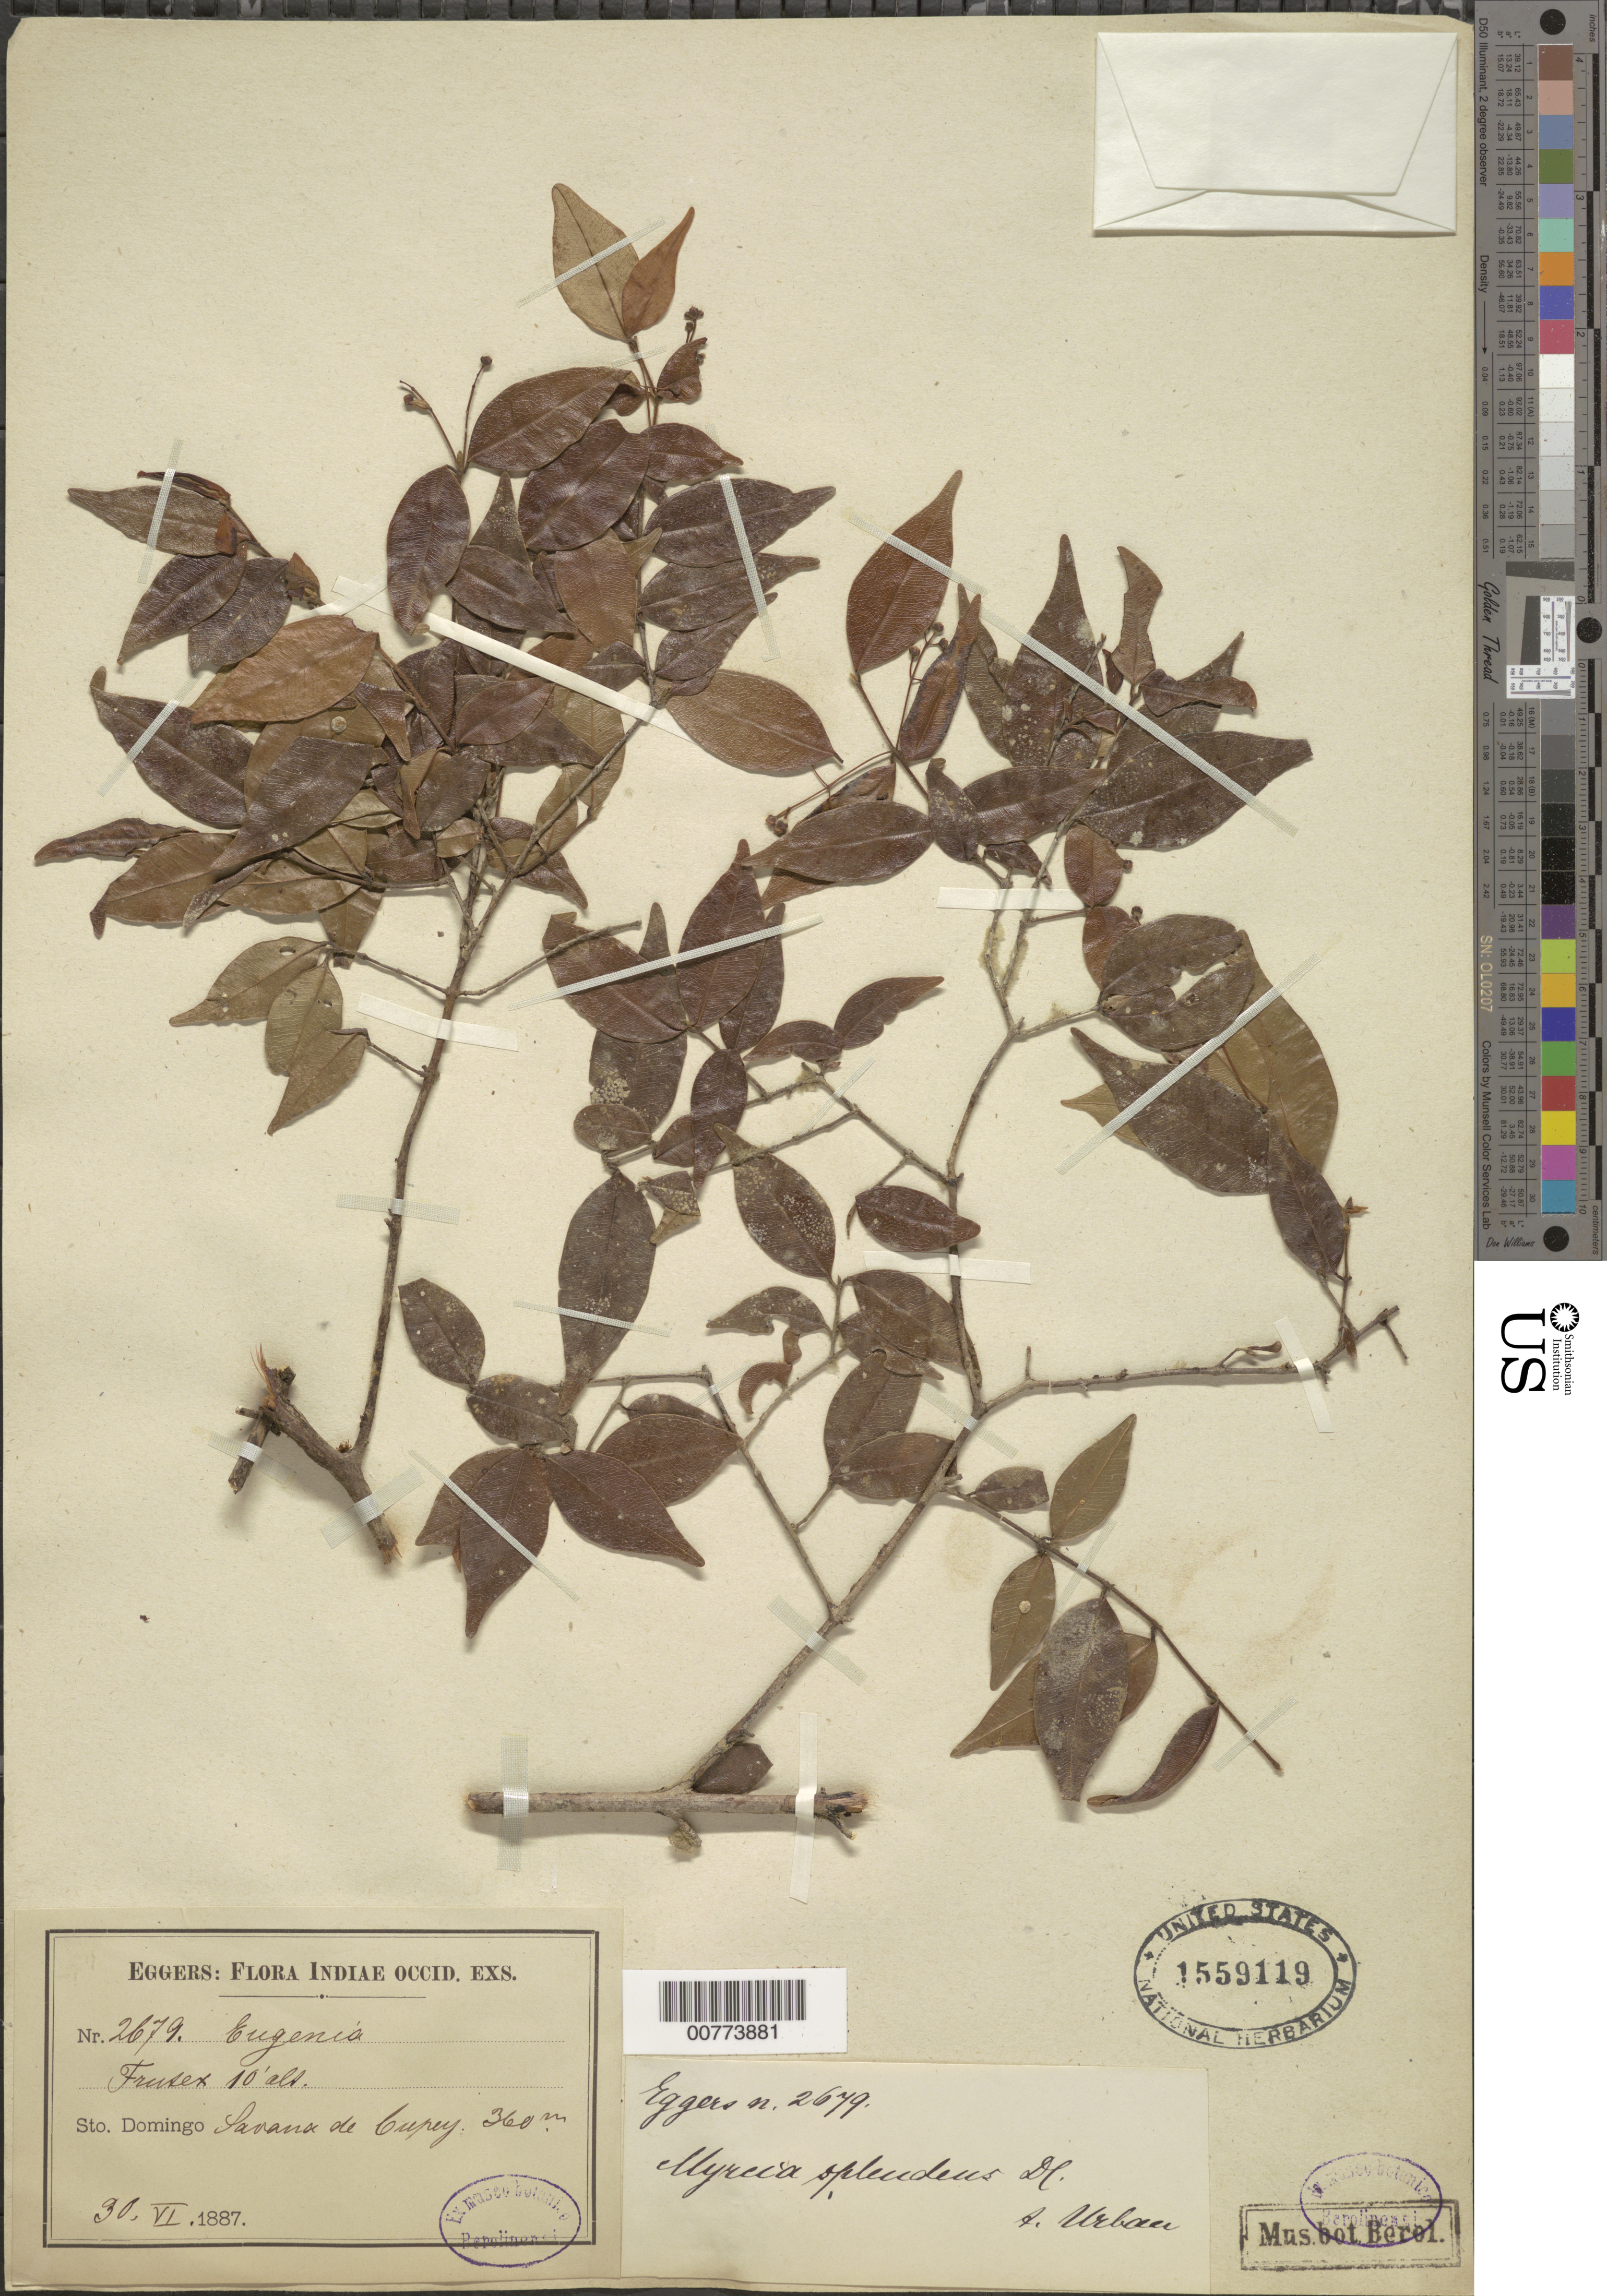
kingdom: Plantae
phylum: Tracheophyta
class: Magnoliopsida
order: Myrtales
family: Myrtaceae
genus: Myrcia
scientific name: Myrcia splendens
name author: (Sw.) DC.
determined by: Urban, Ignatz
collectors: H. F. A. von Eggers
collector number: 2679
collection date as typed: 30 Jun 1887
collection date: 1887-06-30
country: Dominican Republic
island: Hispaniola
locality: Savana de Cupey.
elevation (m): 360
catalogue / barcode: US 1559119